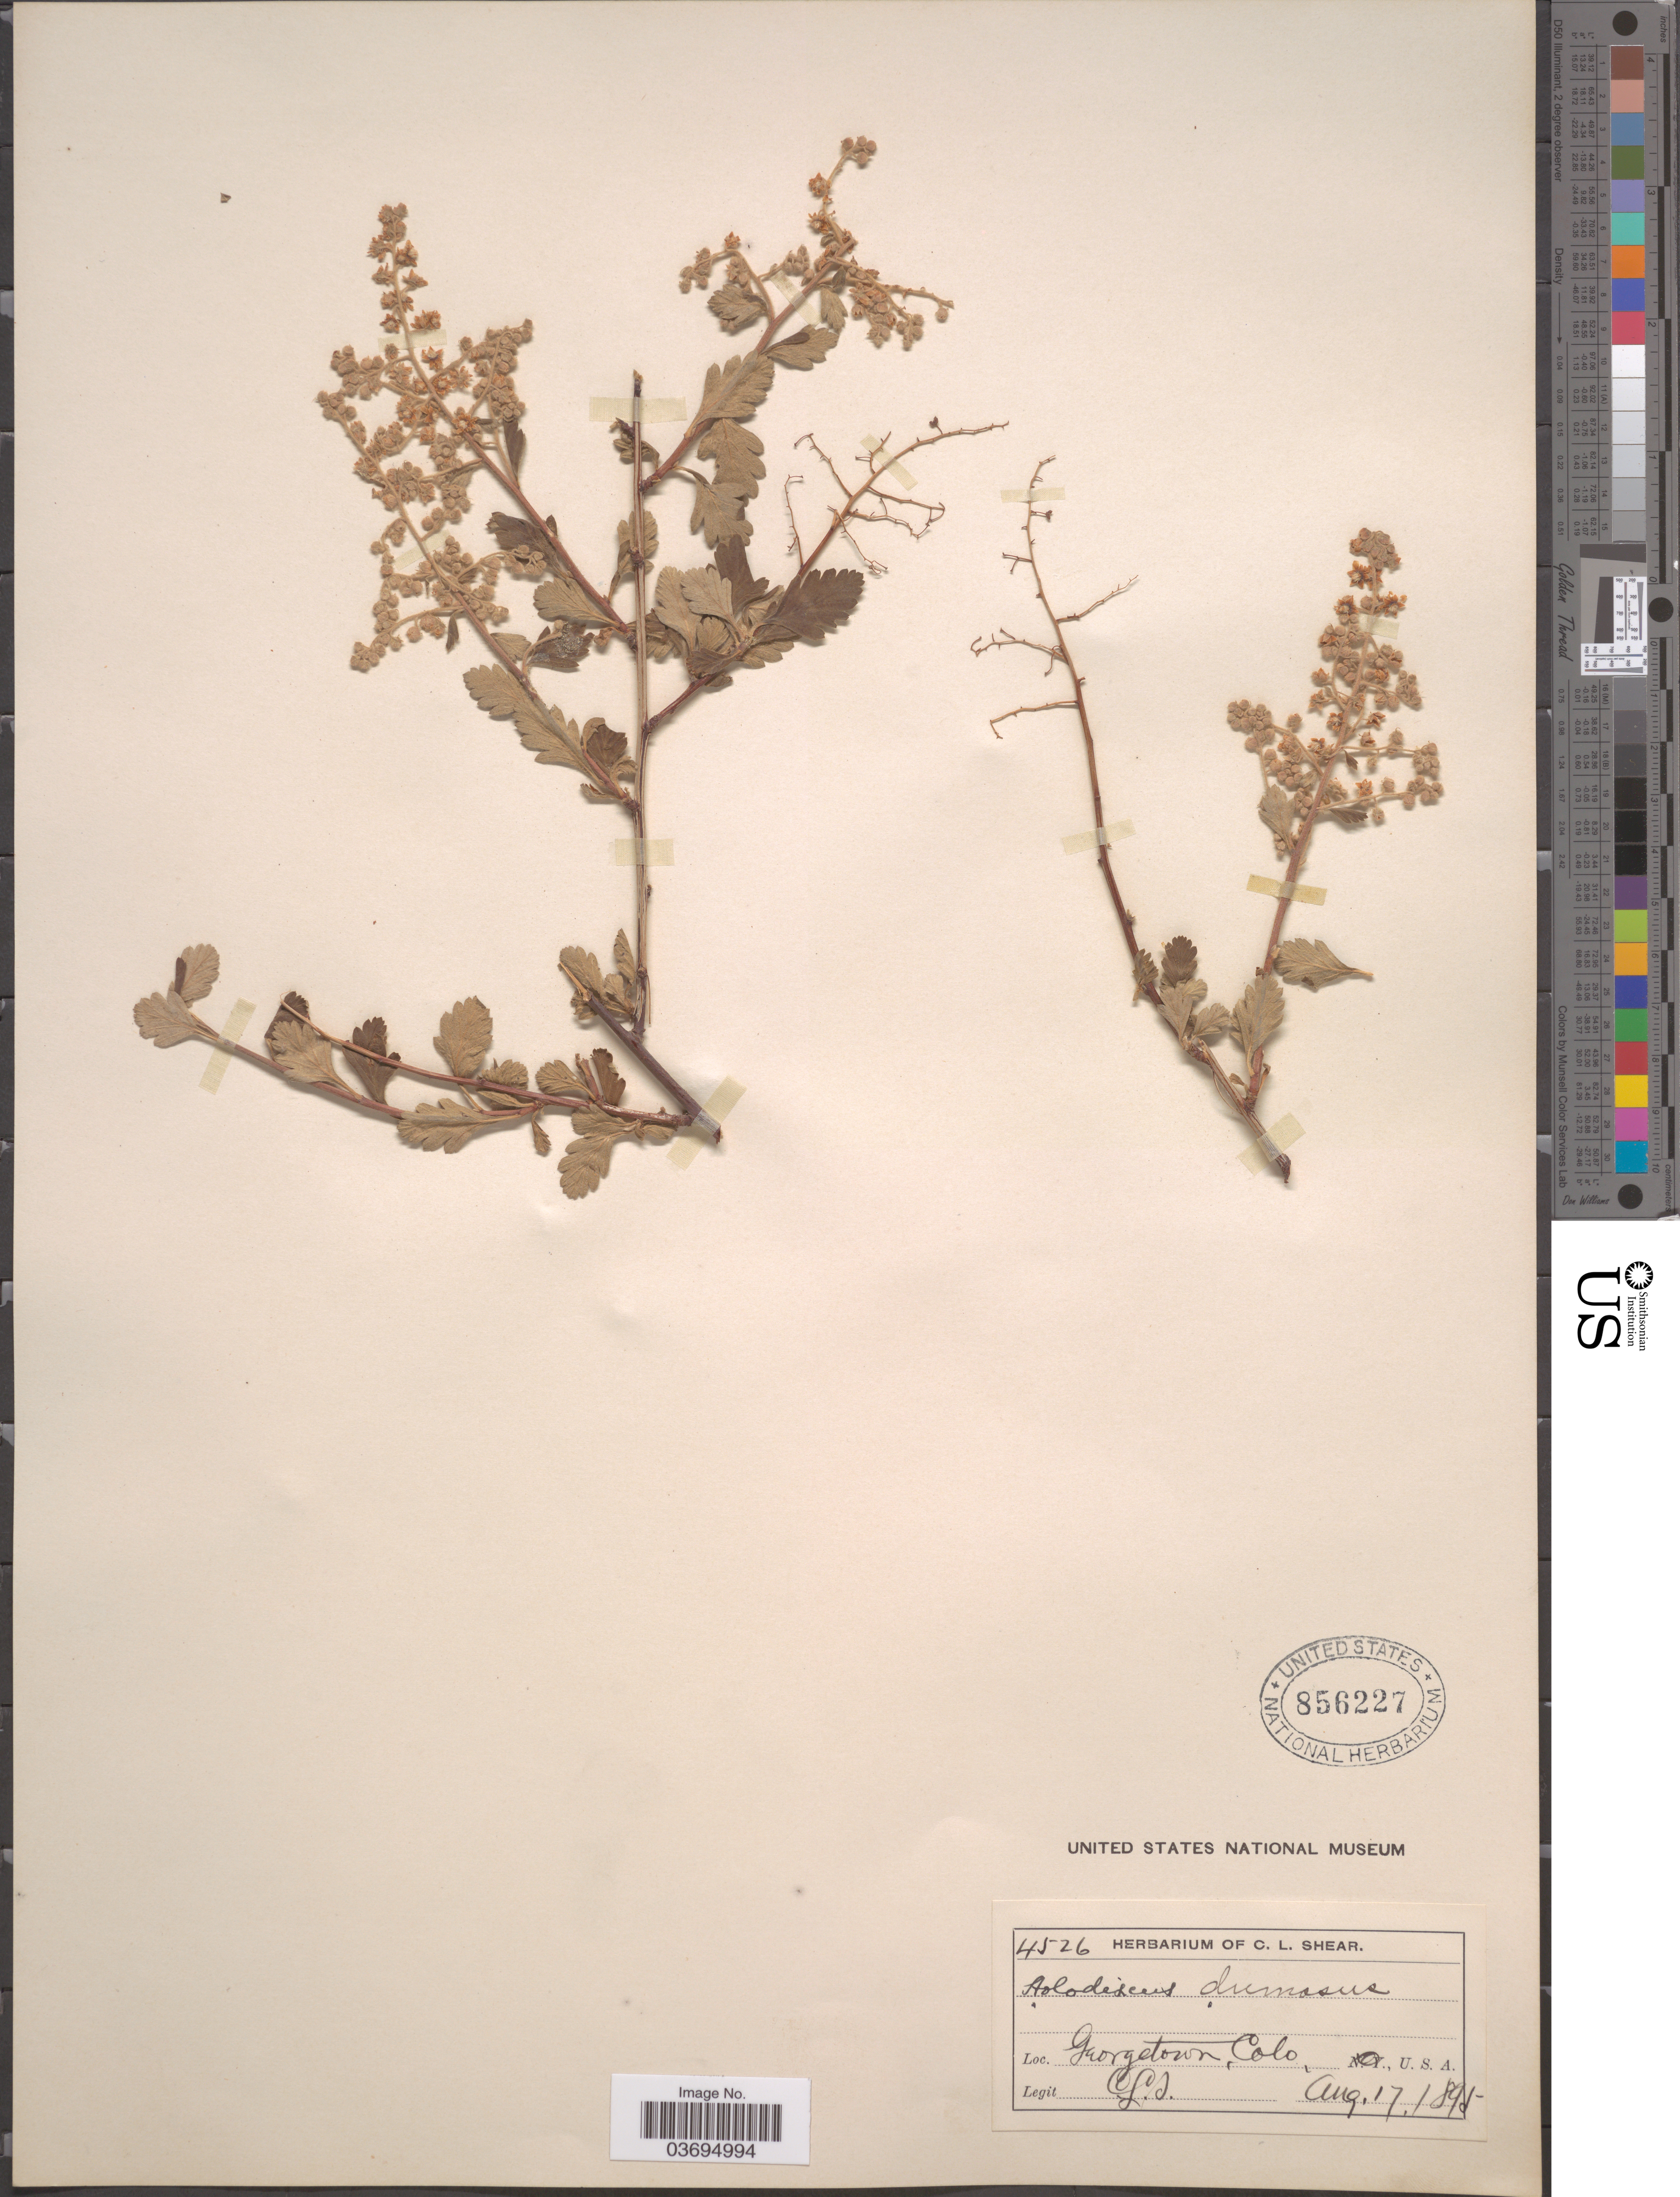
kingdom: Plantae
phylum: Tracheophyta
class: Magnoliopsida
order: Rosales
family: Rosaceae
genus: Holodiscus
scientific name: Holodiscus discolor var. dumosus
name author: Maxim. ex J.M. Coult.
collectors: C. L. Shear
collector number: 4526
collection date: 1895-08-17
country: United States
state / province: Colorado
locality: Georgetown.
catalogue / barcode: US 856227